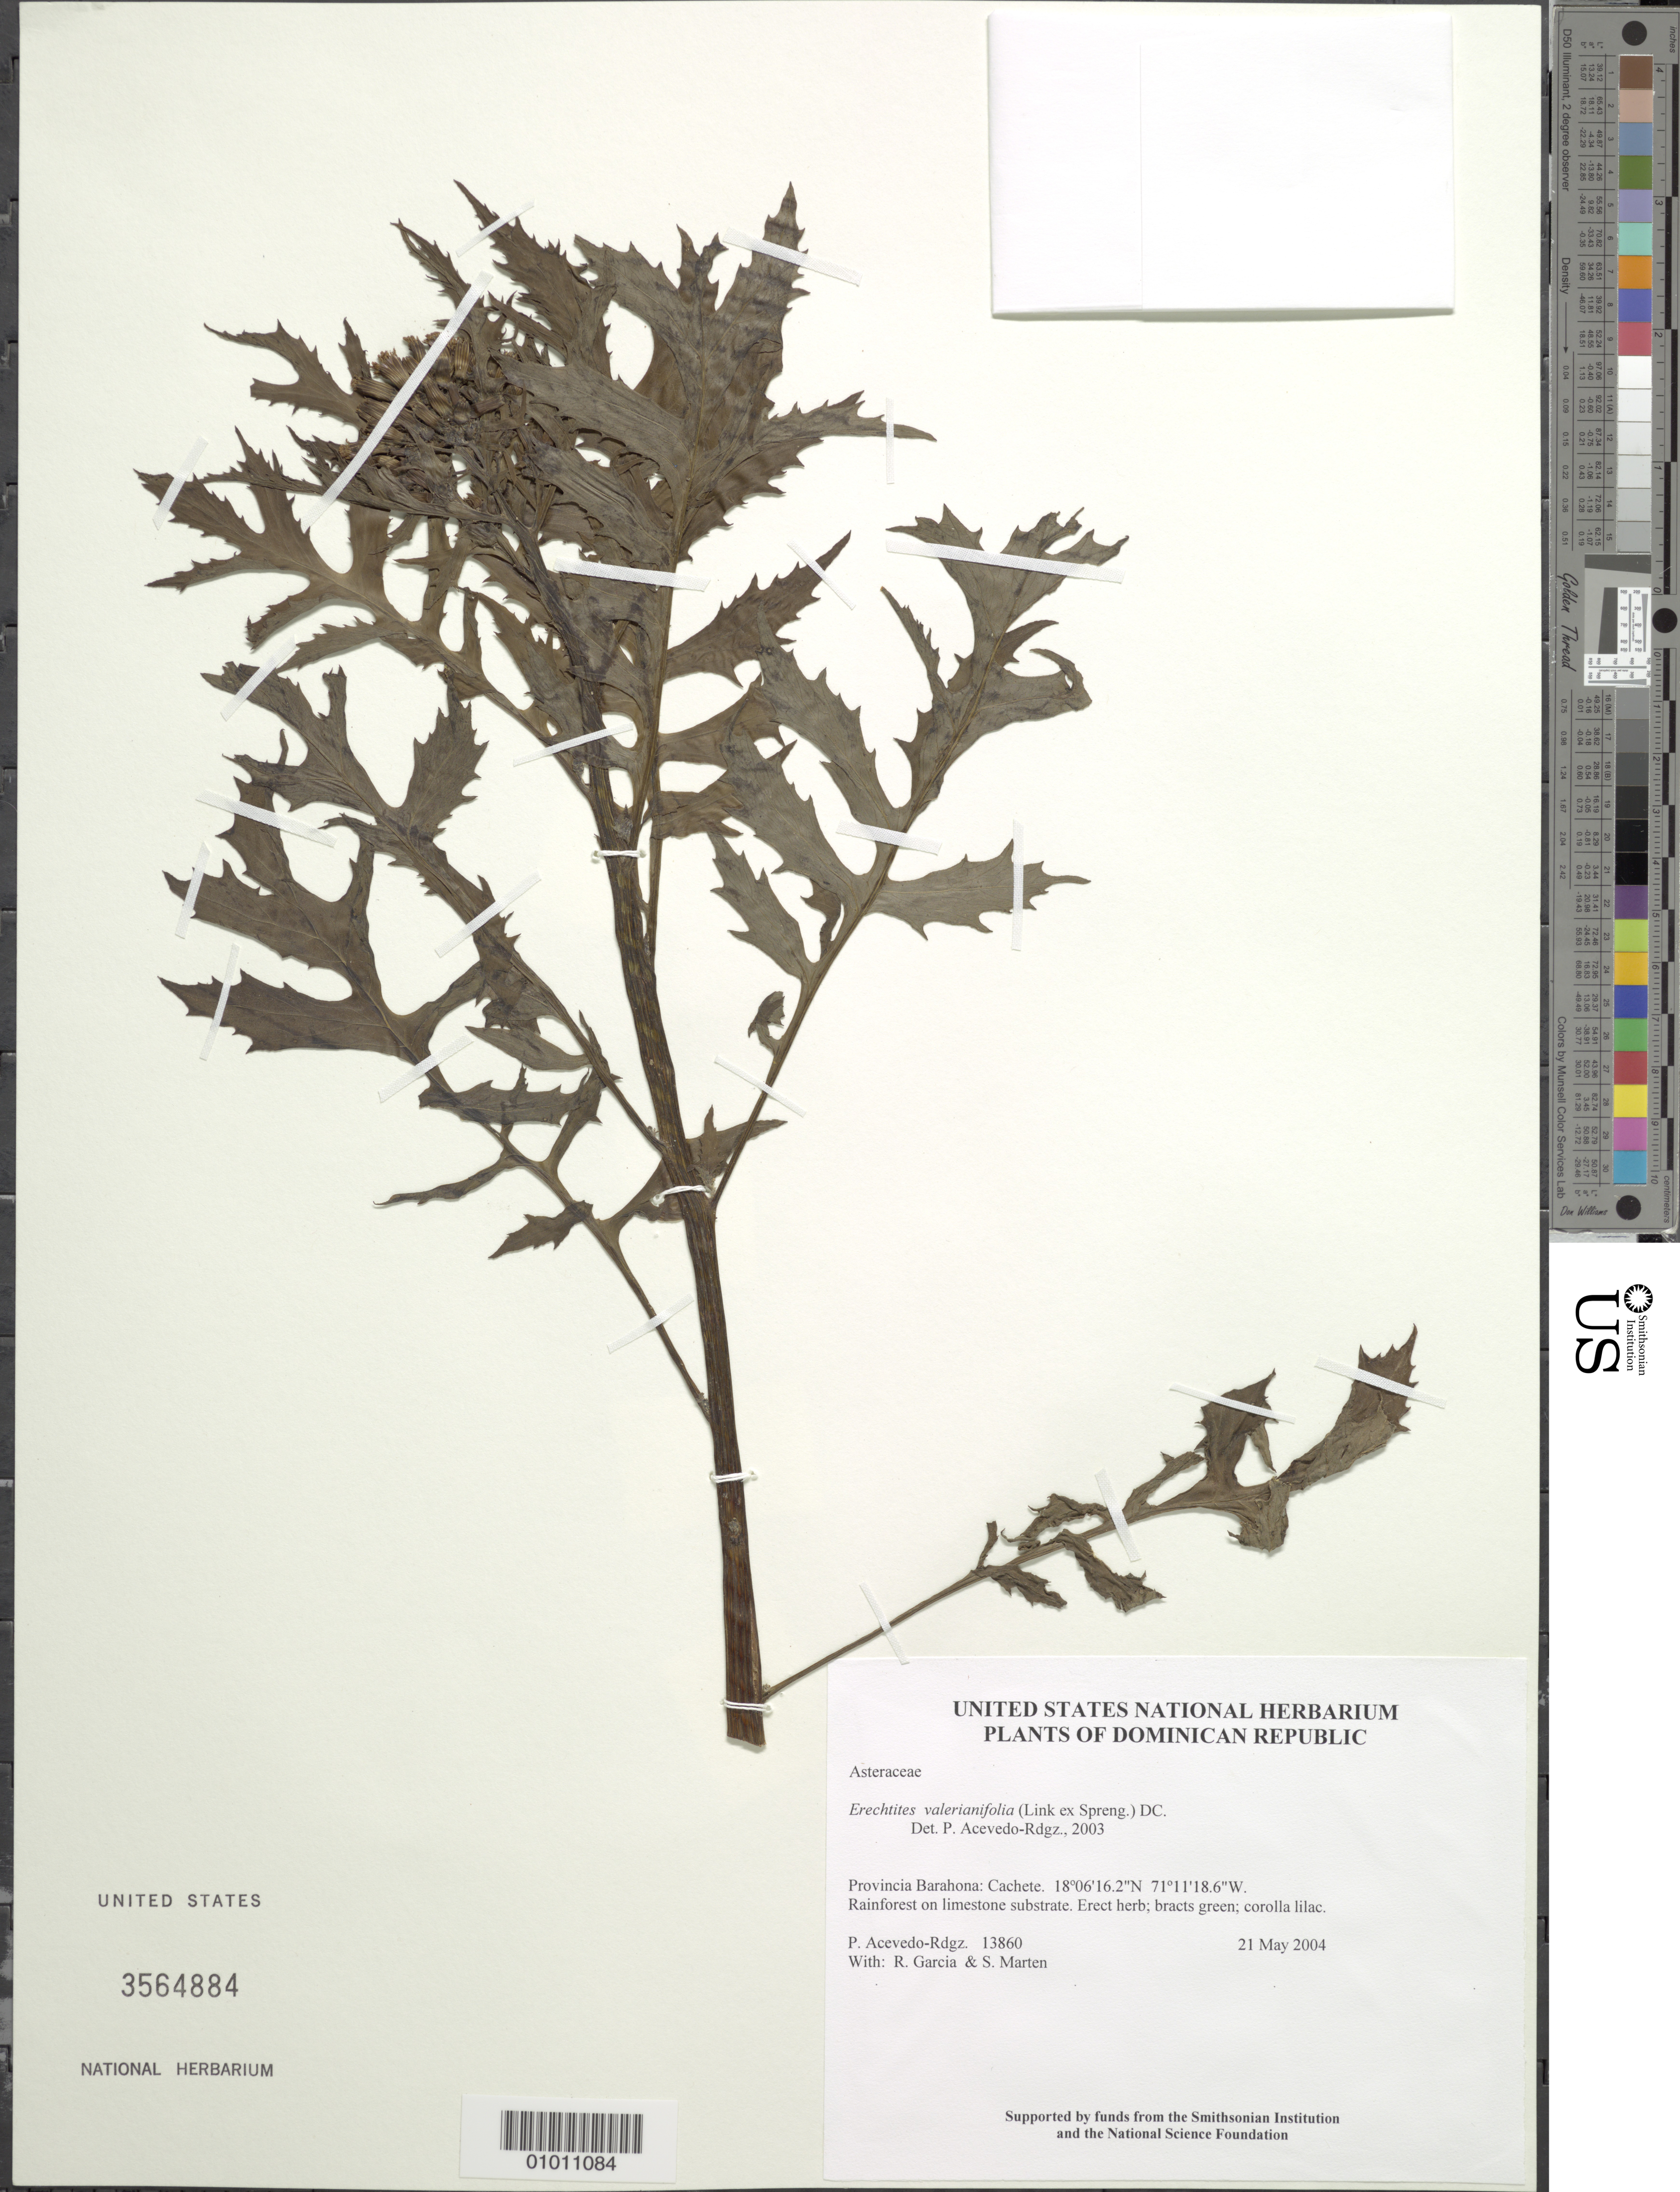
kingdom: Plantae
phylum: Tracheophyta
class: Magnoliopsida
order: Asterales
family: Asteraceae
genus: Erechtites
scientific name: Erechtites valerianifolius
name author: (Link ex Spreng.) DC.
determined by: Acevedo-Rodríguez, P., (BOT), Smithsonian Institution - National Museum of Natural History (UNITED STATES)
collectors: P. Acevedo-Rodr., R. G. García & S. Marten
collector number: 13860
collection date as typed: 21 May 2004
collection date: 2004-05-21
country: Dominican Republic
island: Hispaniola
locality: Provincia Barahona: Cachete.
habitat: Rainforest on limestone substrate.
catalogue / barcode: US 3564884